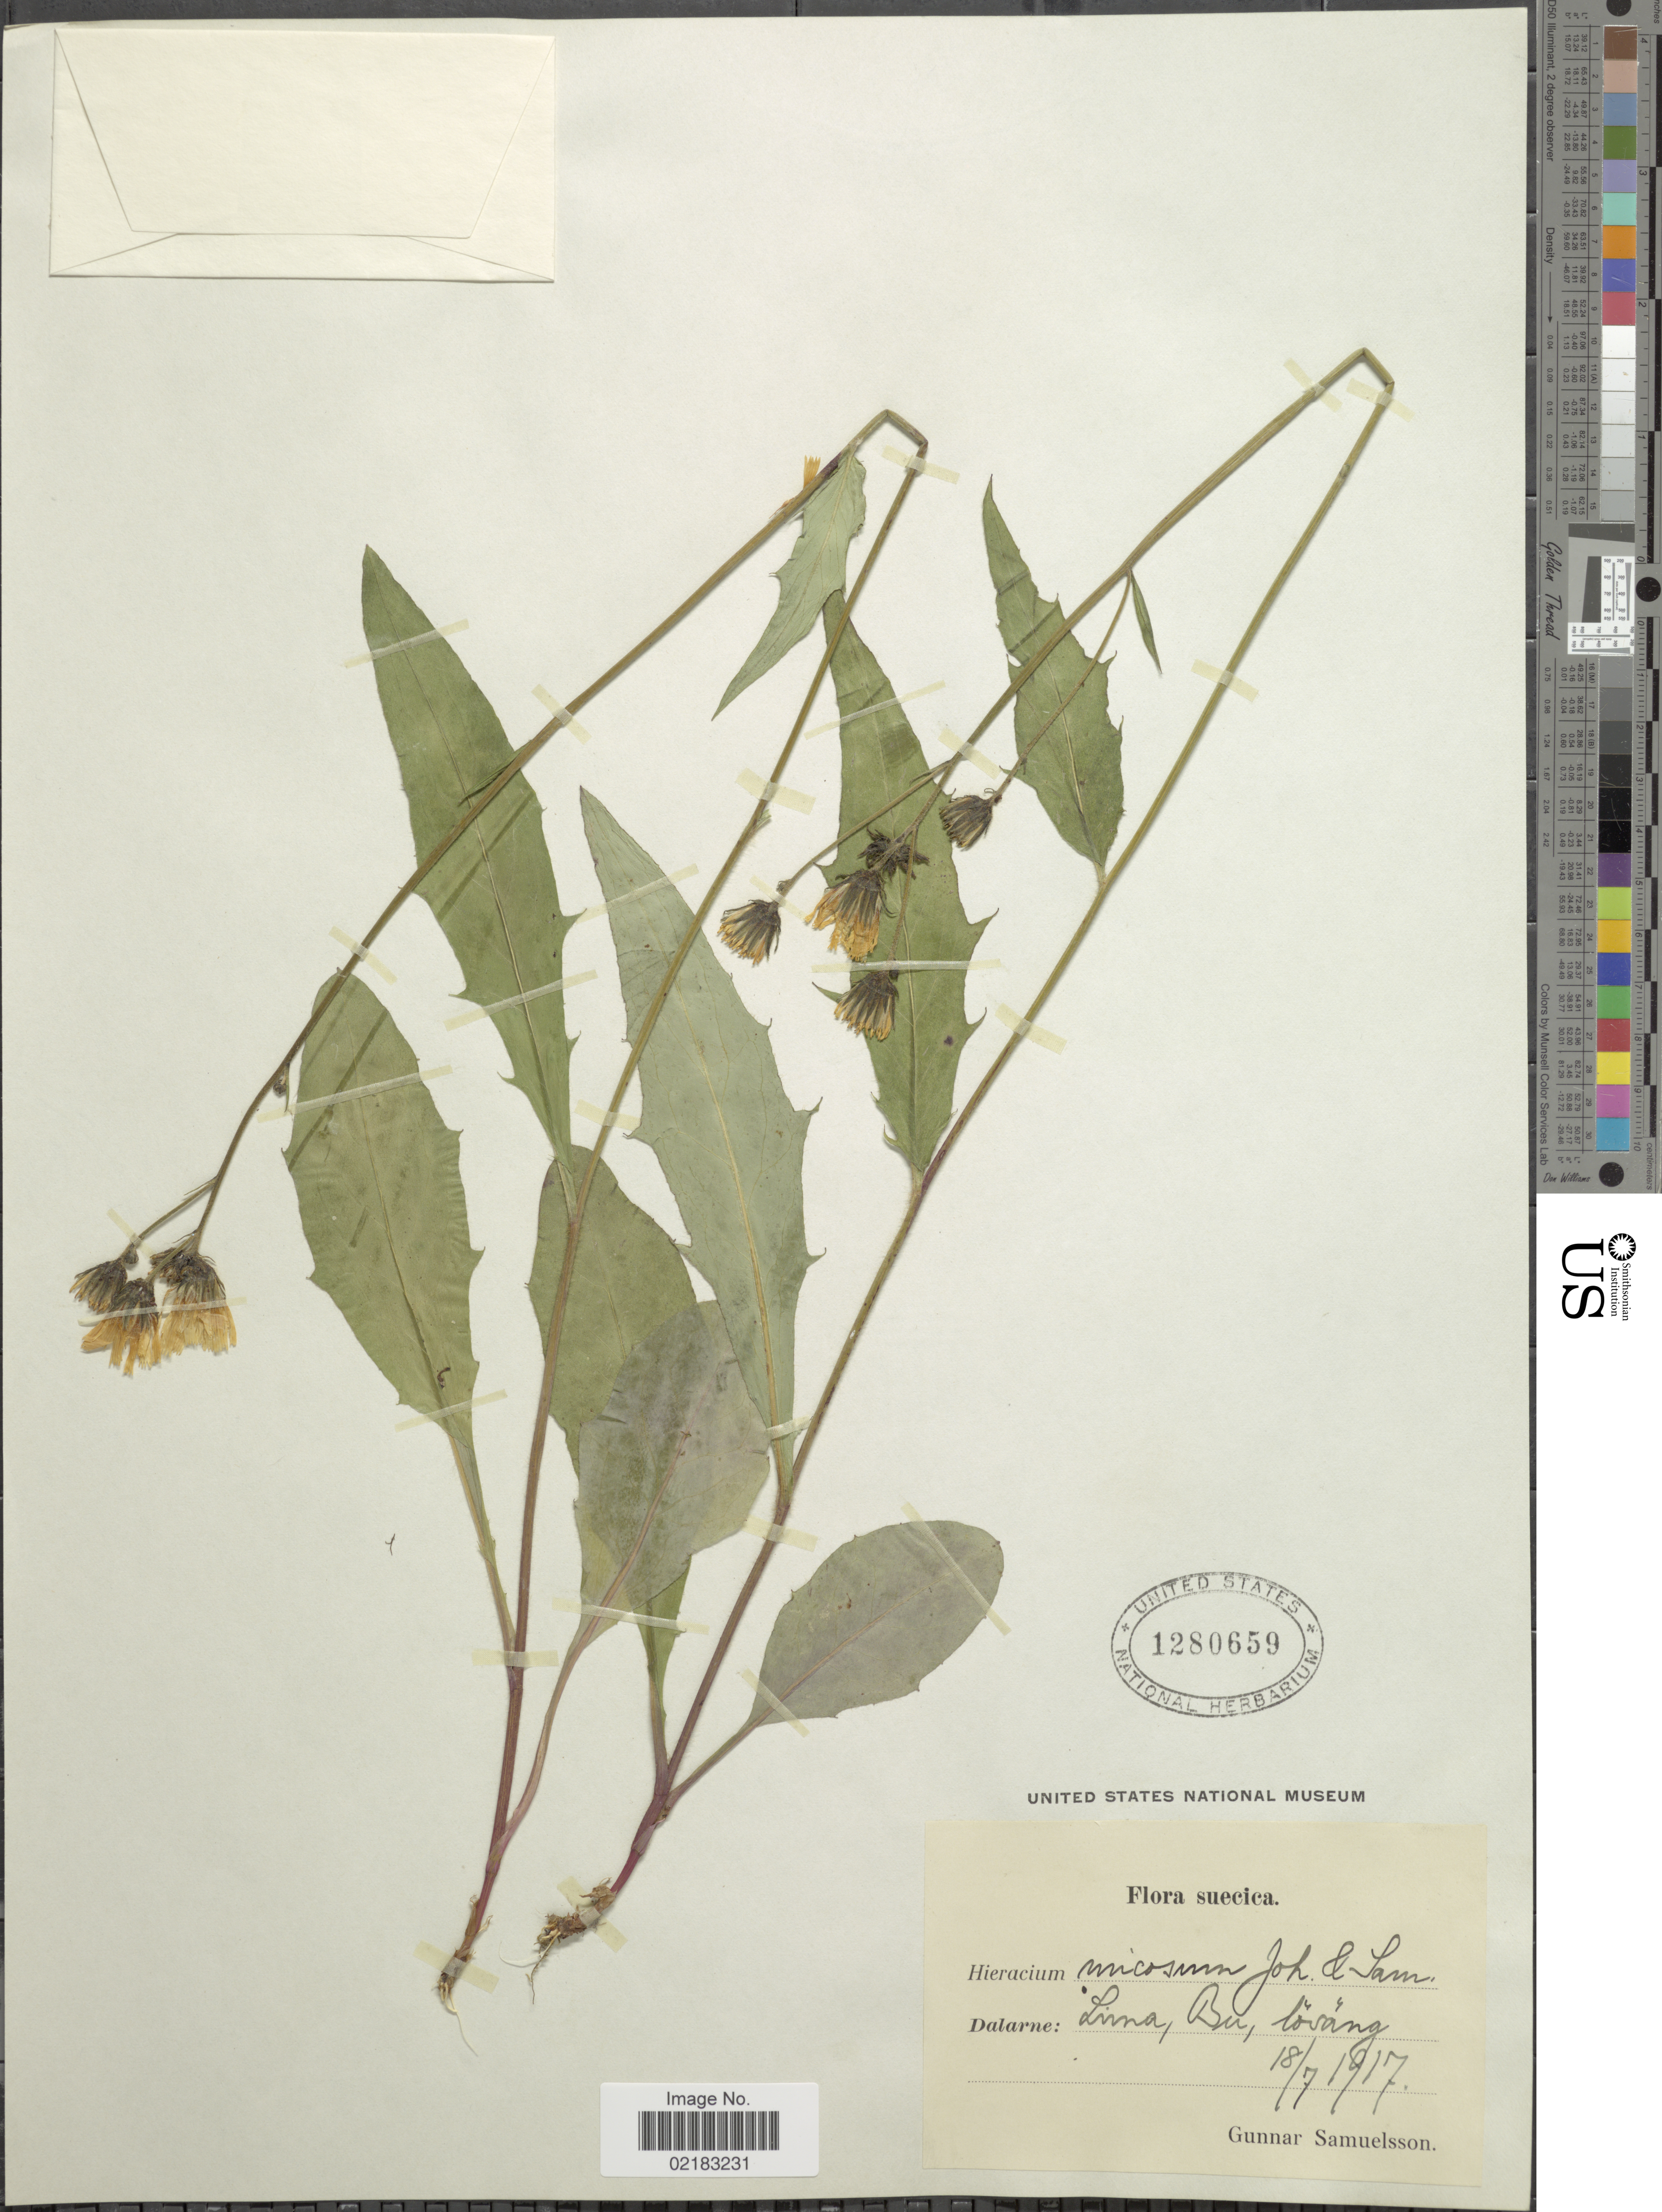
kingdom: Plantae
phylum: Tracheophyta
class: Magnoliopsida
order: Asterales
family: Asteraceae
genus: Hieracium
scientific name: Hieracium micosum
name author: Johanss. & Sam.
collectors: G. Samuelsson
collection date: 1917-07-18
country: Sweden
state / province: Dalarna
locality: Dalarne: Lima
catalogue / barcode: US 1280659